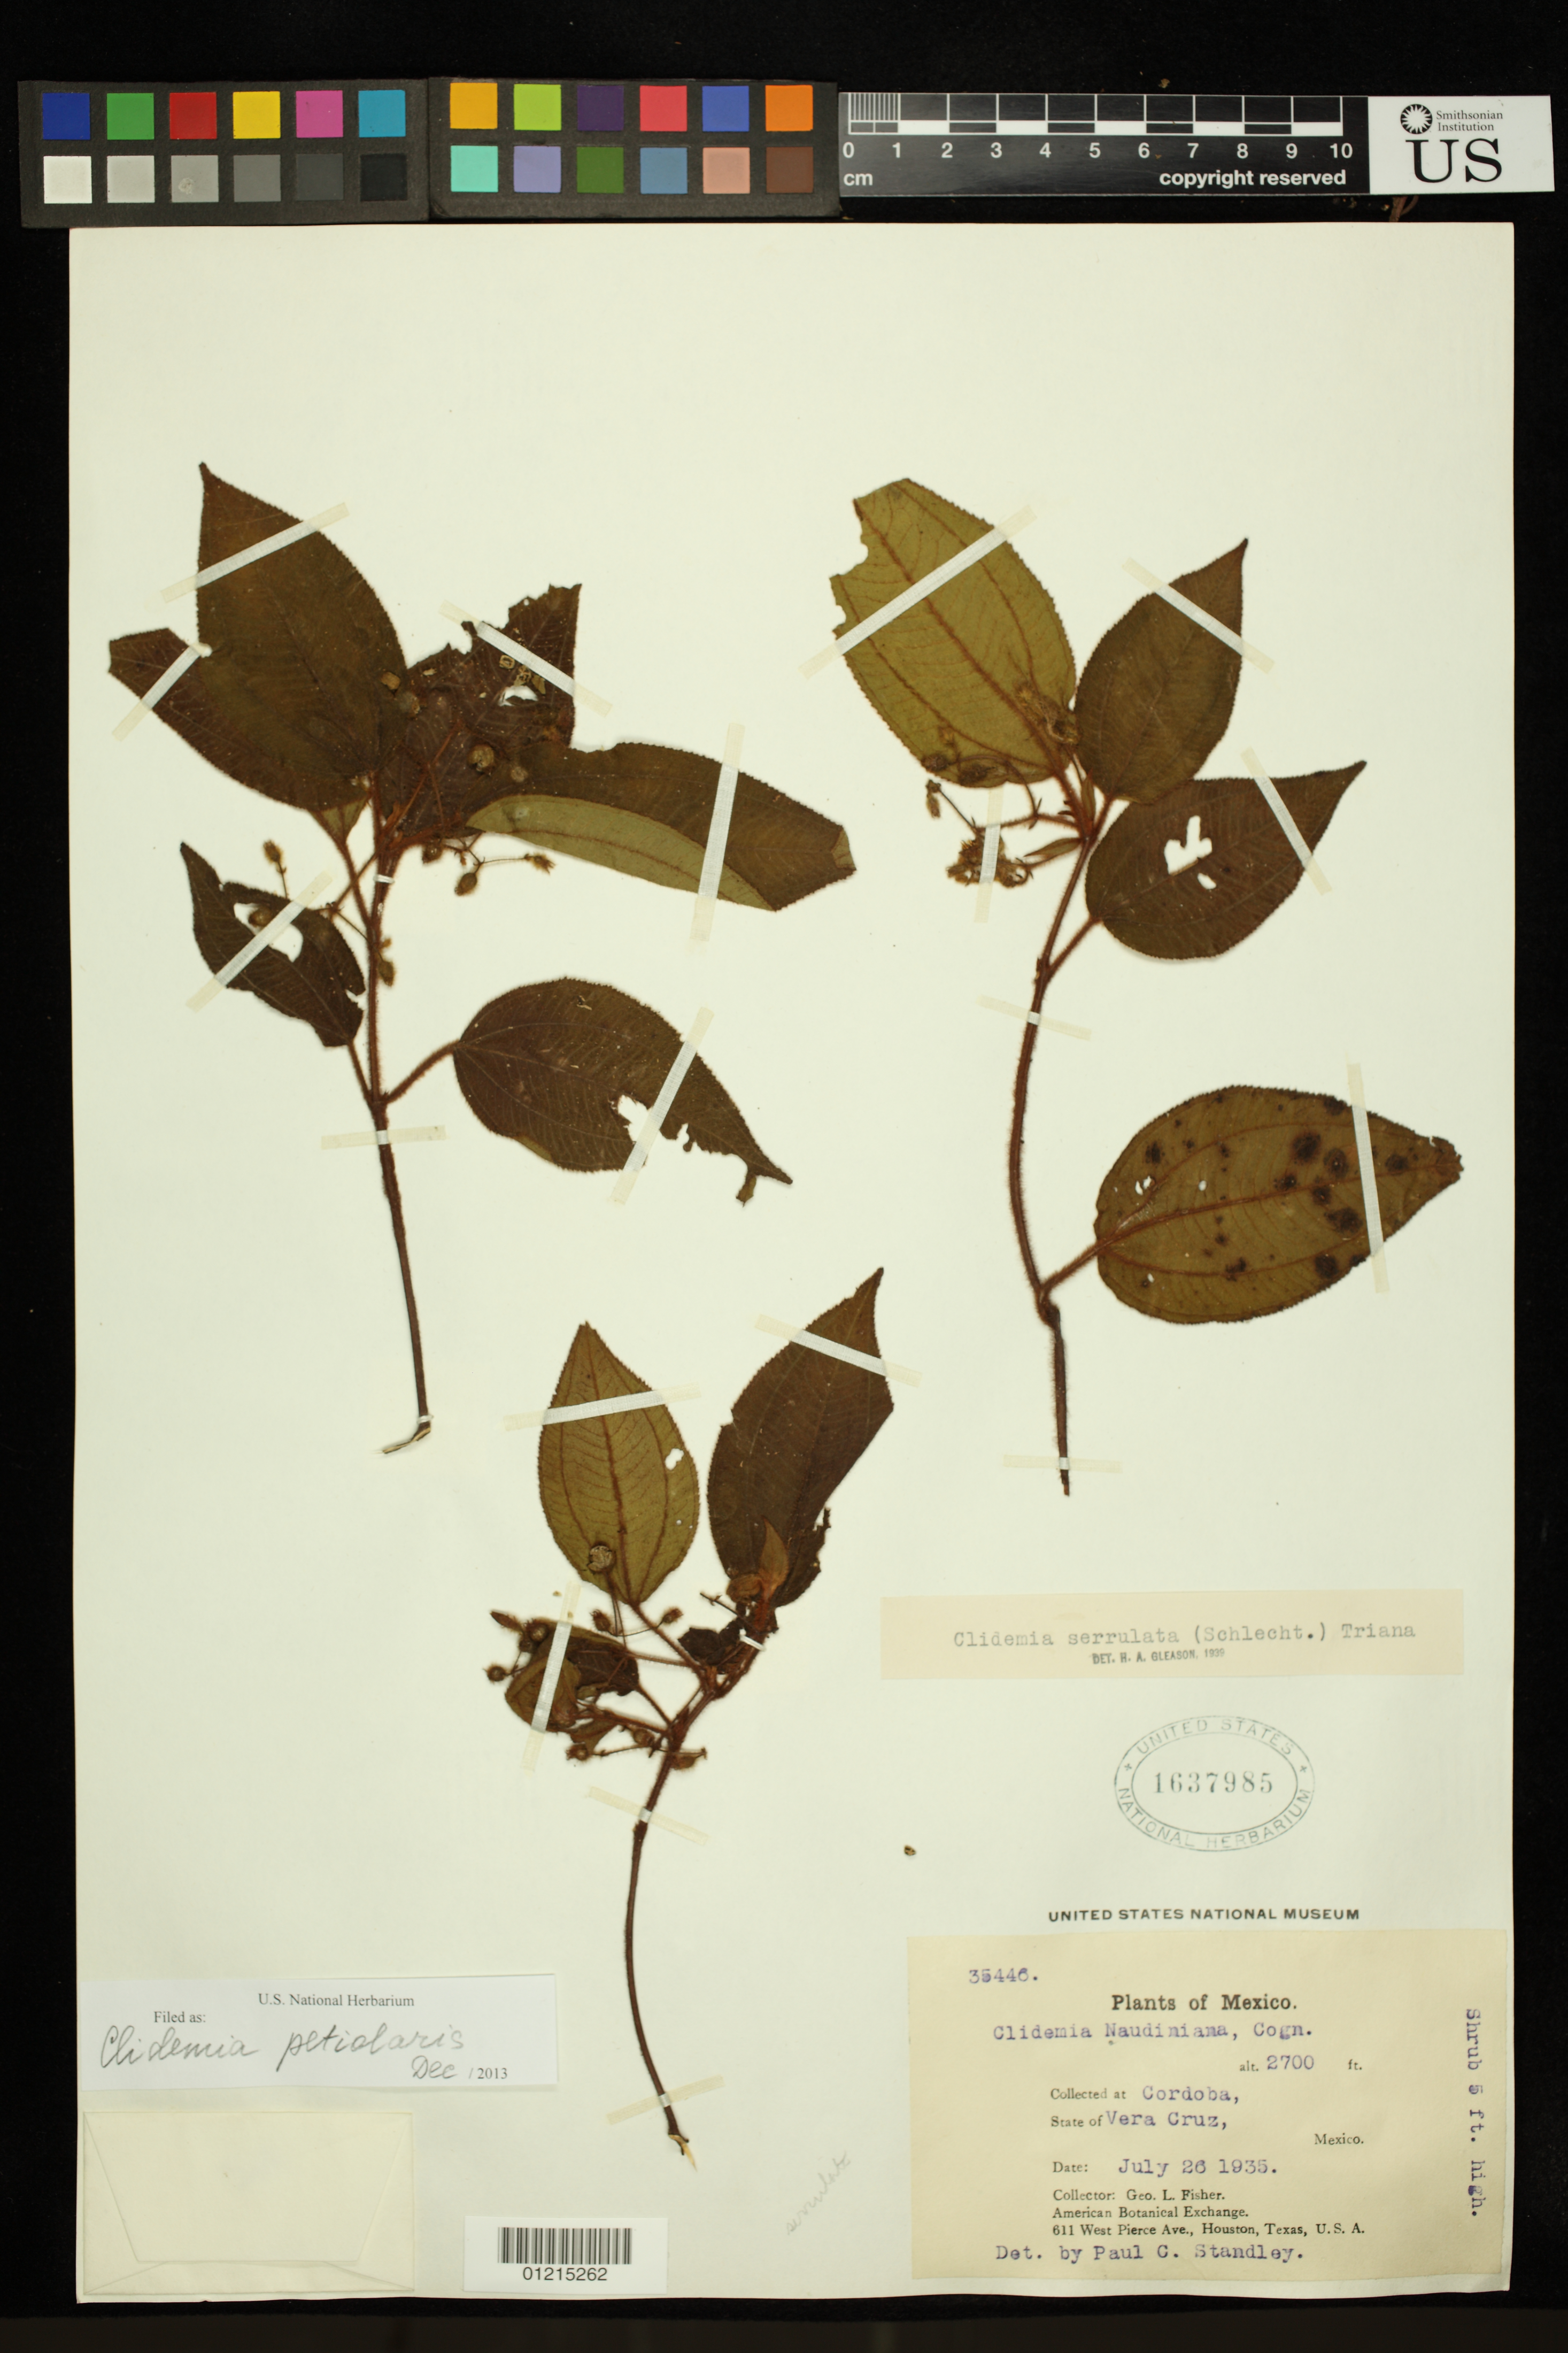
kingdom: Plantae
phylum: Tracheophyta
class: Magnoliopsida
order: Myrtales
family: Melastomataceae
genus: Clidemia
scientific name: Clidemia petiolaris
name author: (Schltdl. & Cham.) Schltdl. ex Triana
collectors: G. L. Fisher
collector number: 35446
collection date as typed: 26 Jul 1935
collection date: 1935-07-26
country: Mexico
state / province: Veracruz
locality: Córdoba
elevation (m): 823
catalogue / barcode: US 1637985